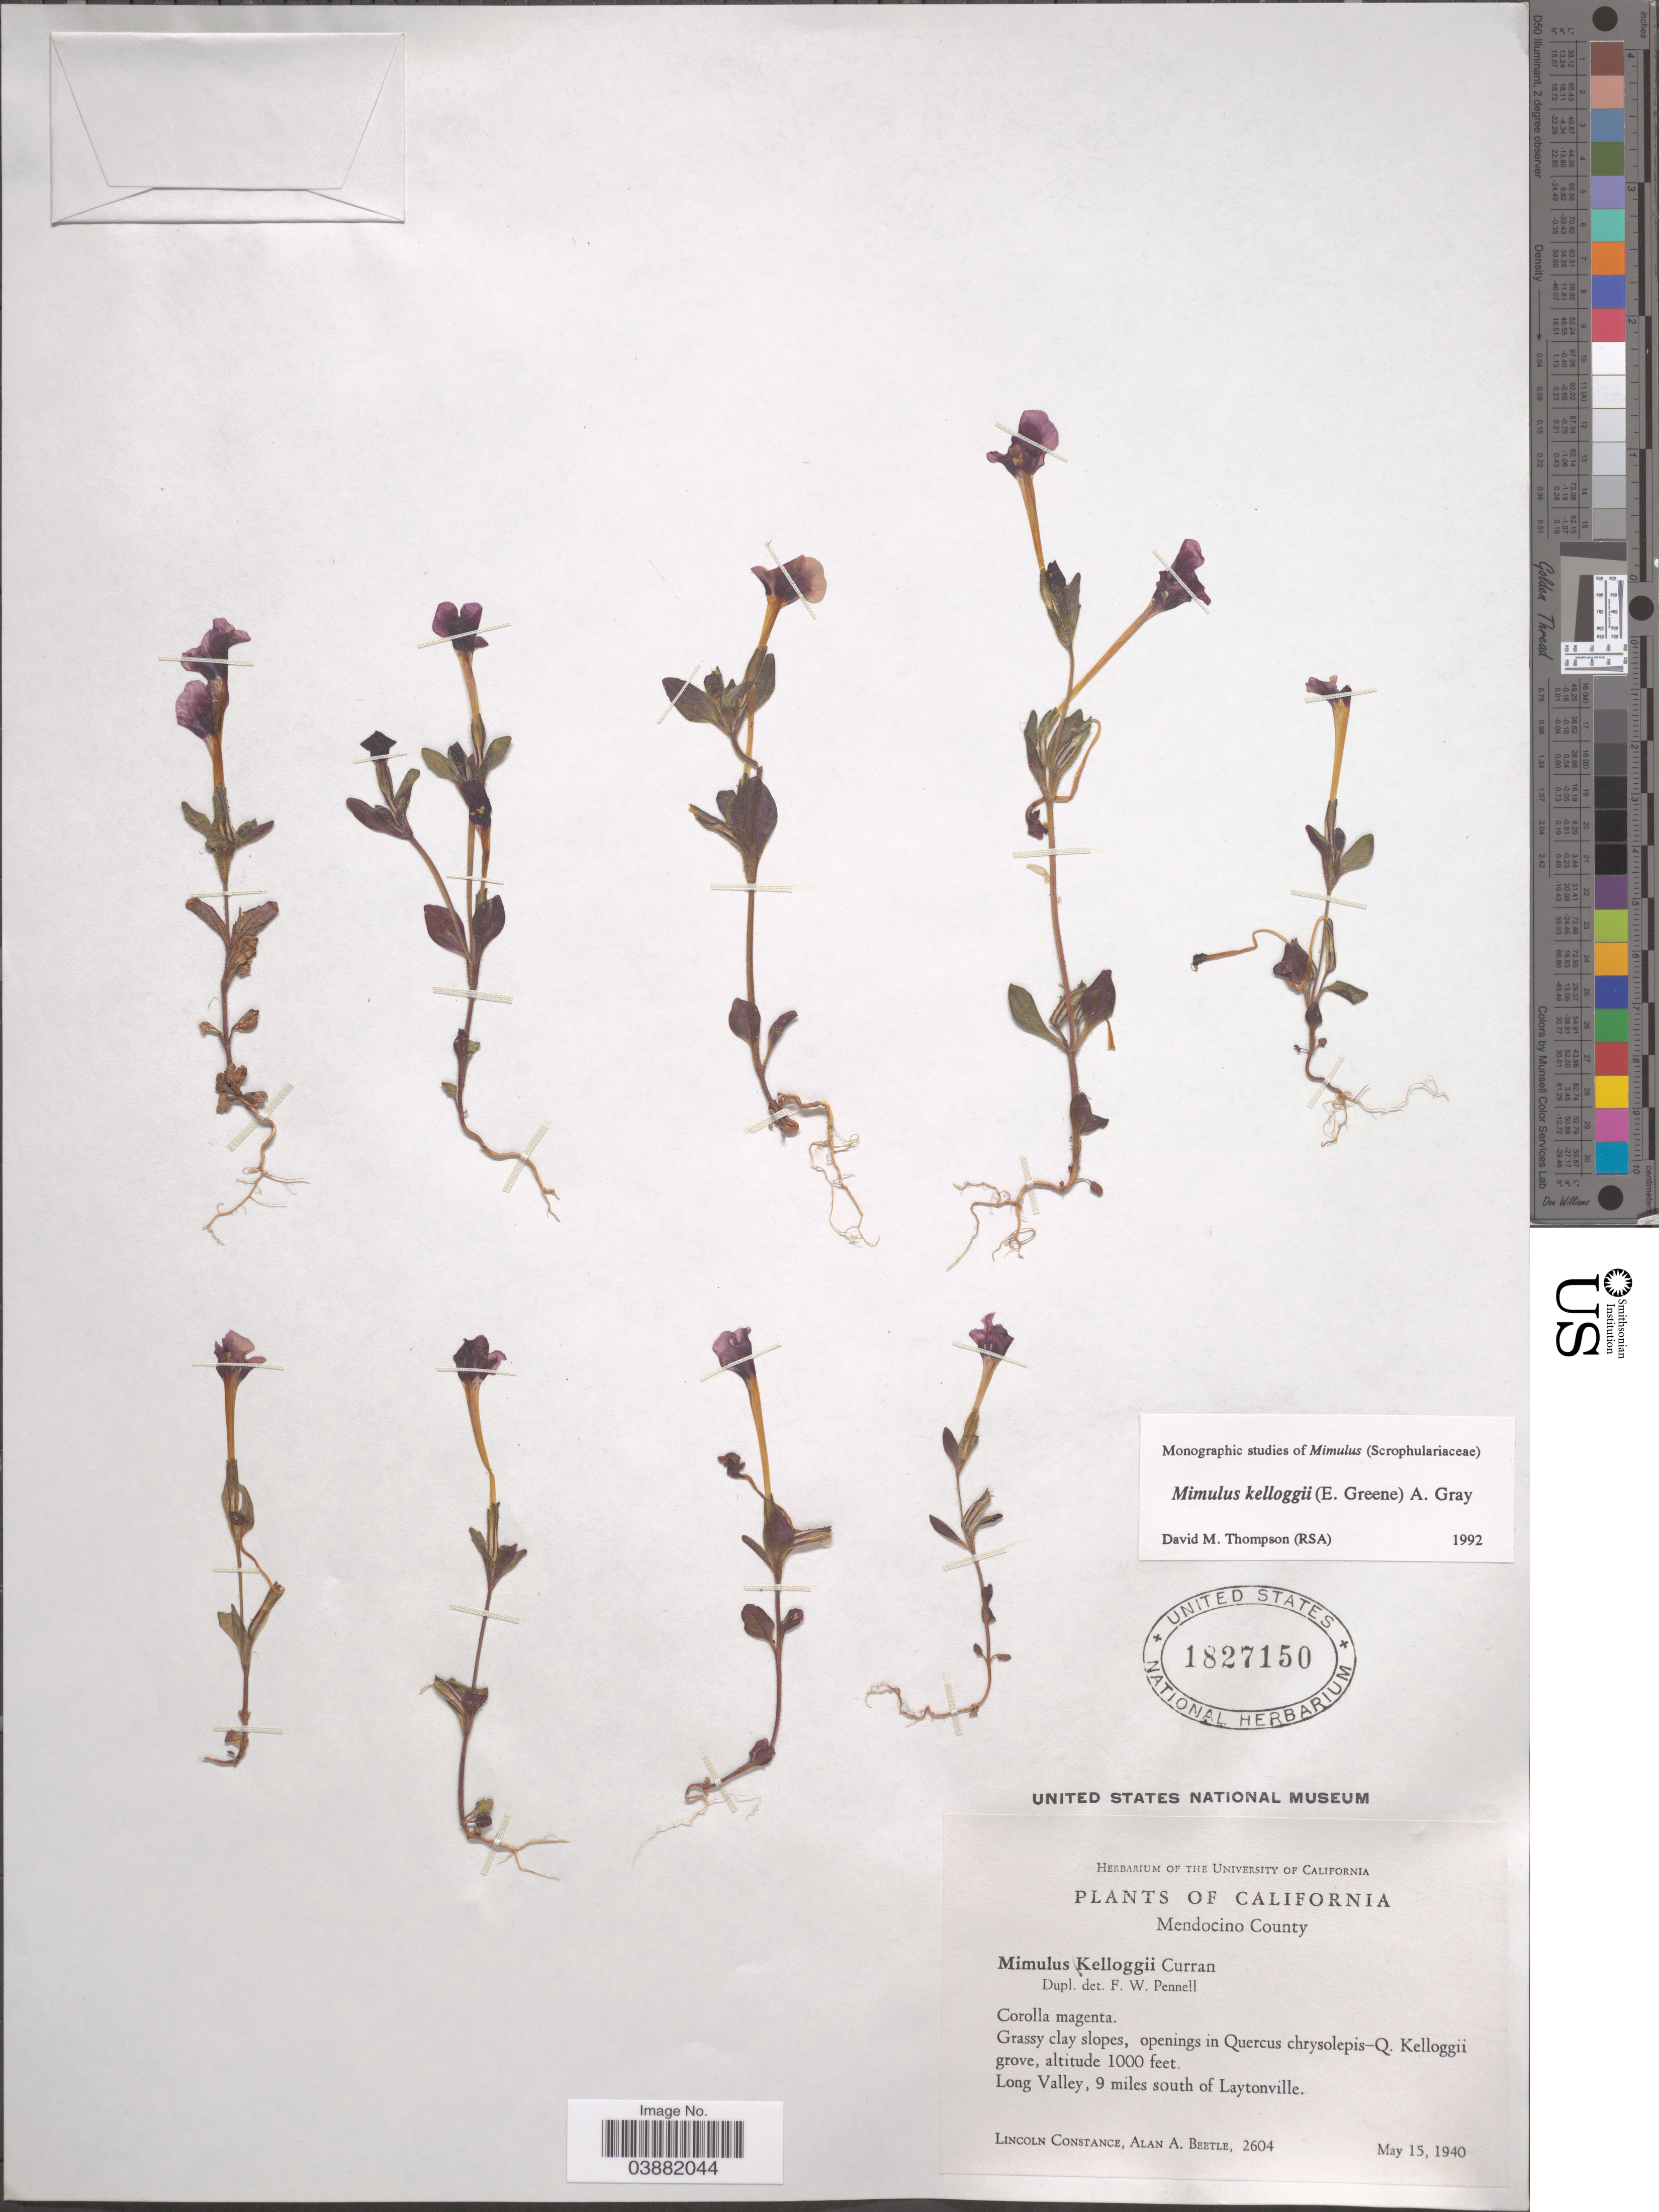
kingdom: Plantae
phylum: Tracheophyta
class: Magnoliopsida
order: Lamiales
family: Phrymaceae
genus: Mimulus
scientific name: Mimulus kelloggii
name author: (Curran ex Greene) Curran ex A. Gray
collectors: L. Constance & A. A. Beetle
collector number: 2604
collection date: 1940-05-15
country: United States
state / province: California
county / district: Mendocino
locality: Mendocino County. Long Valley, 9 miles south of Laytonville.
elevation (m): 305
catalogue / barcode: US 1827150